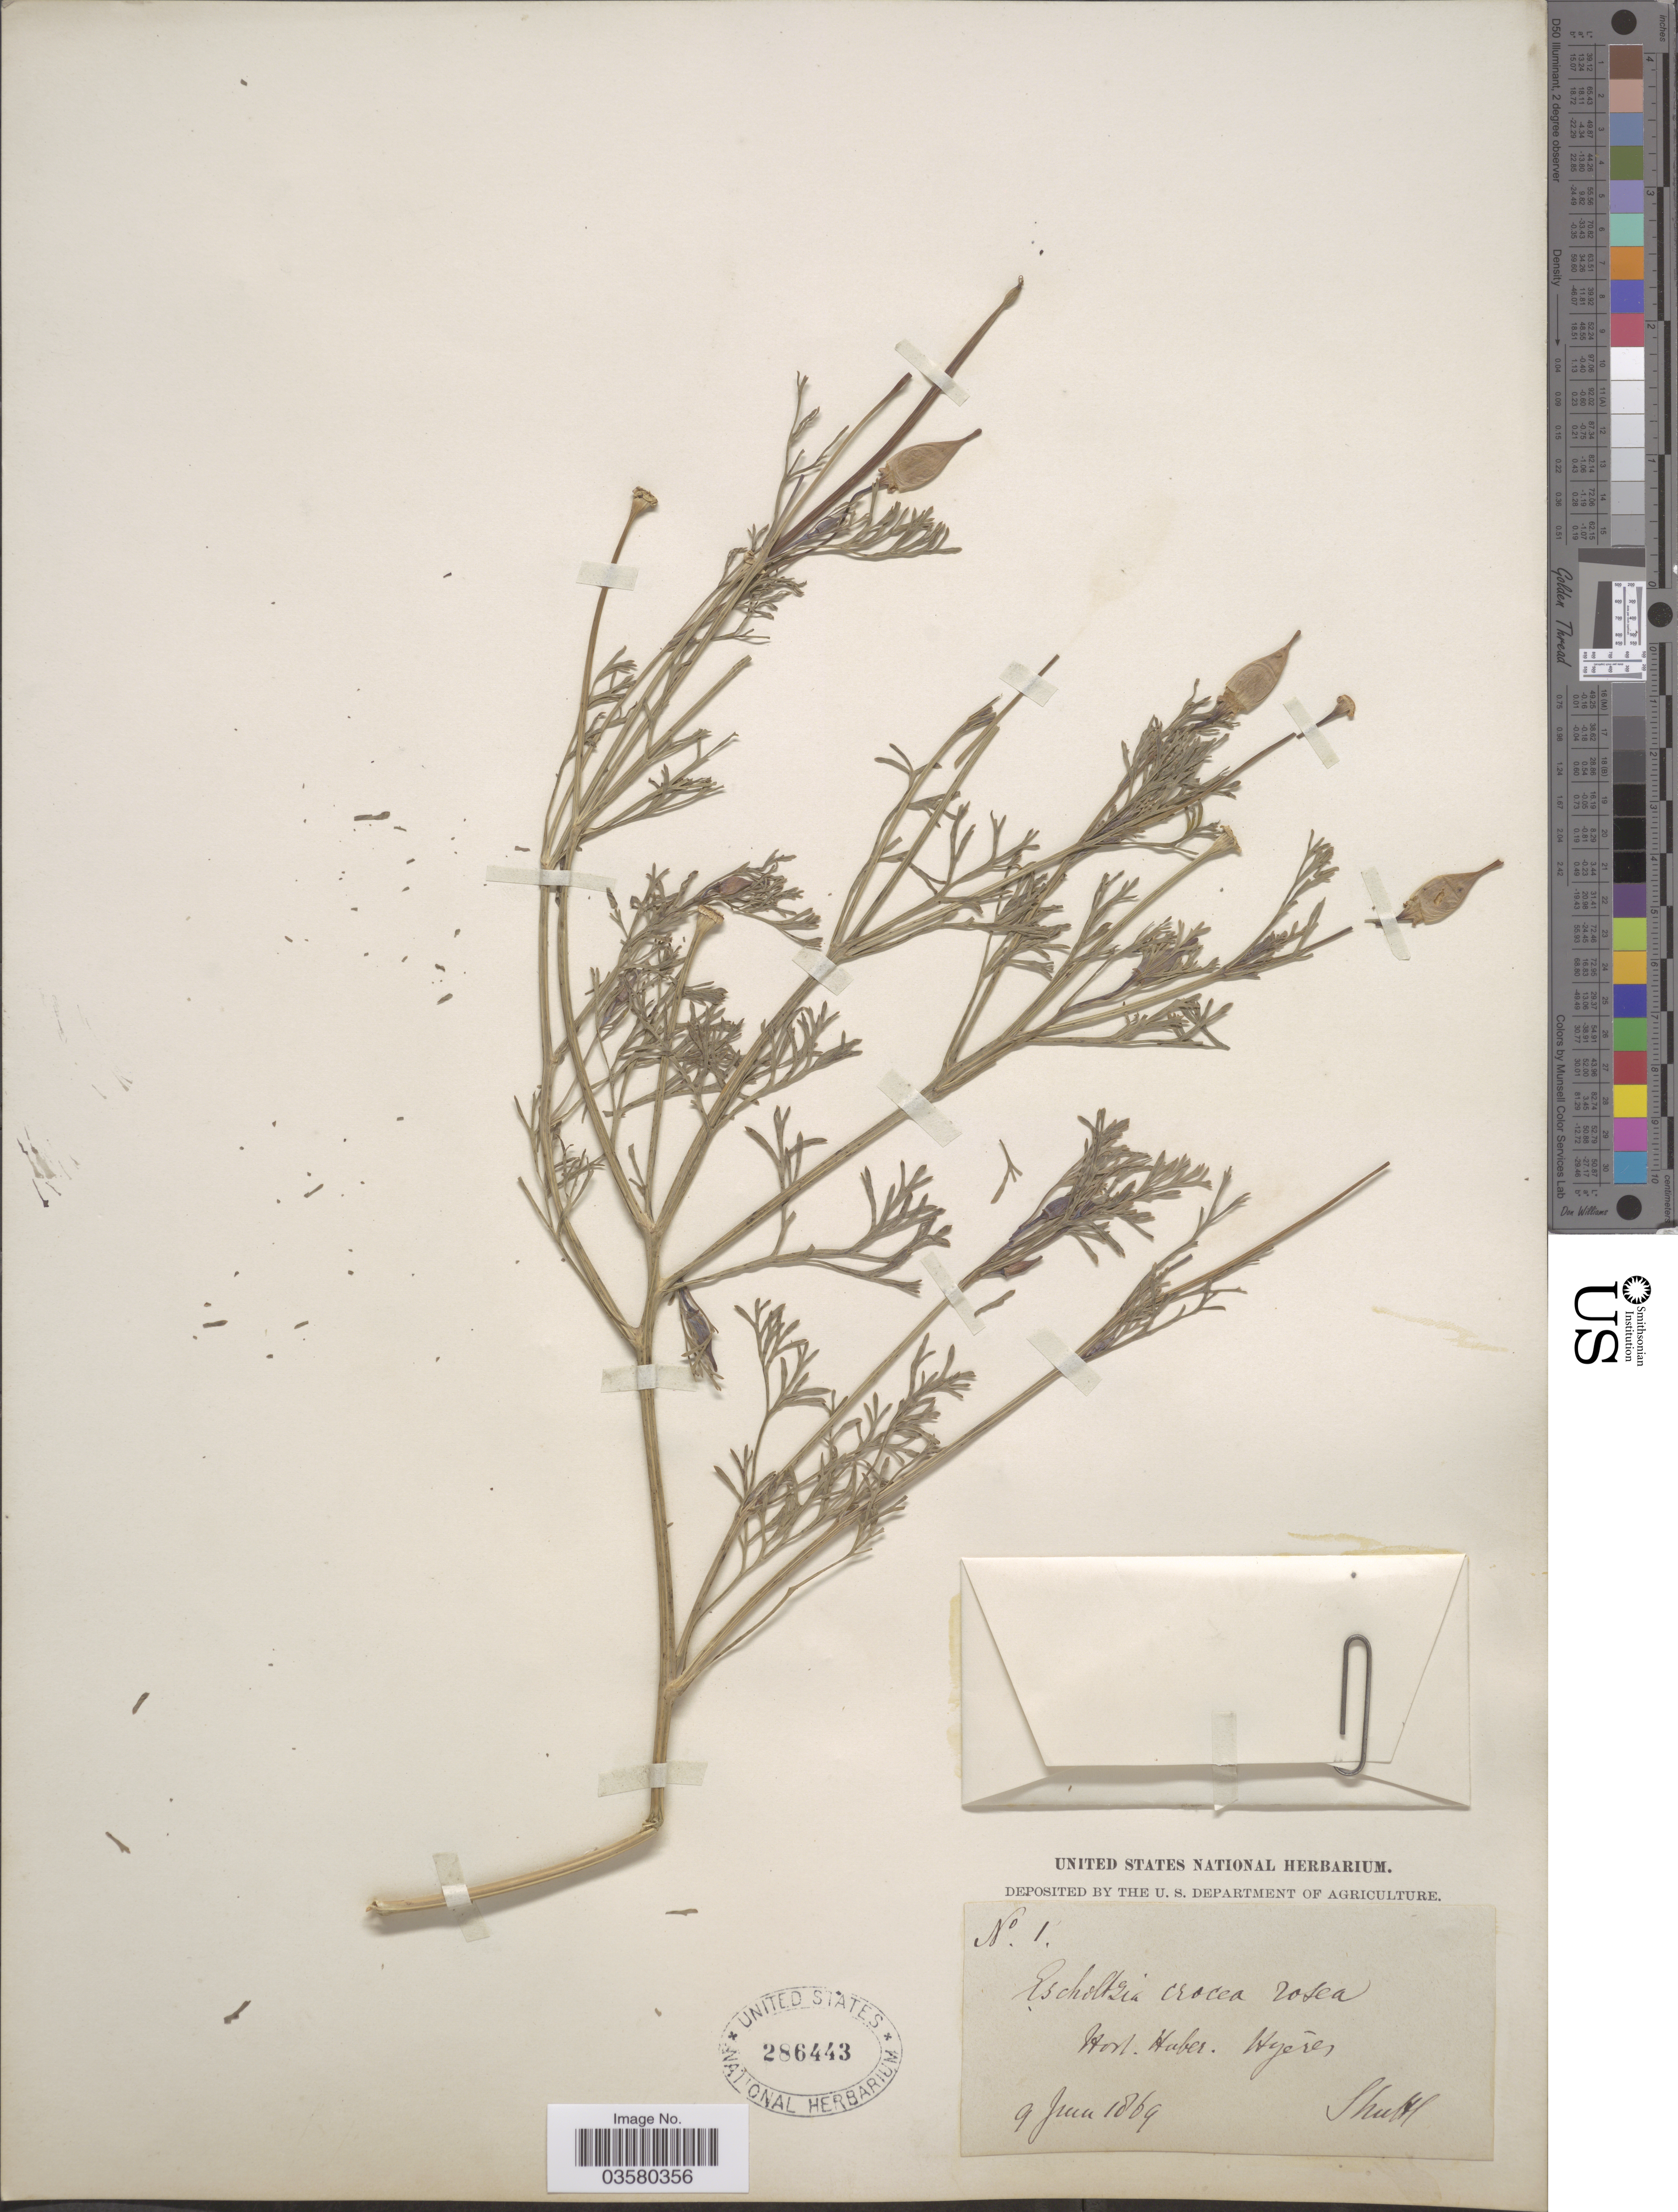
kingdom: Plantae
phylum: Tracheophyta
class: Magnoliopsida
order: Ranunculales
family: Papaveraceae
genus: Eschscholzia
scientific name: Eschscholzia crocea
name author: Benth.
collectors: Shuttl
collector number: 1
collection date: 1869-06-09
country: France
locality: Hort. Huber. Hyéres.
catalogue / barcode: US 286443